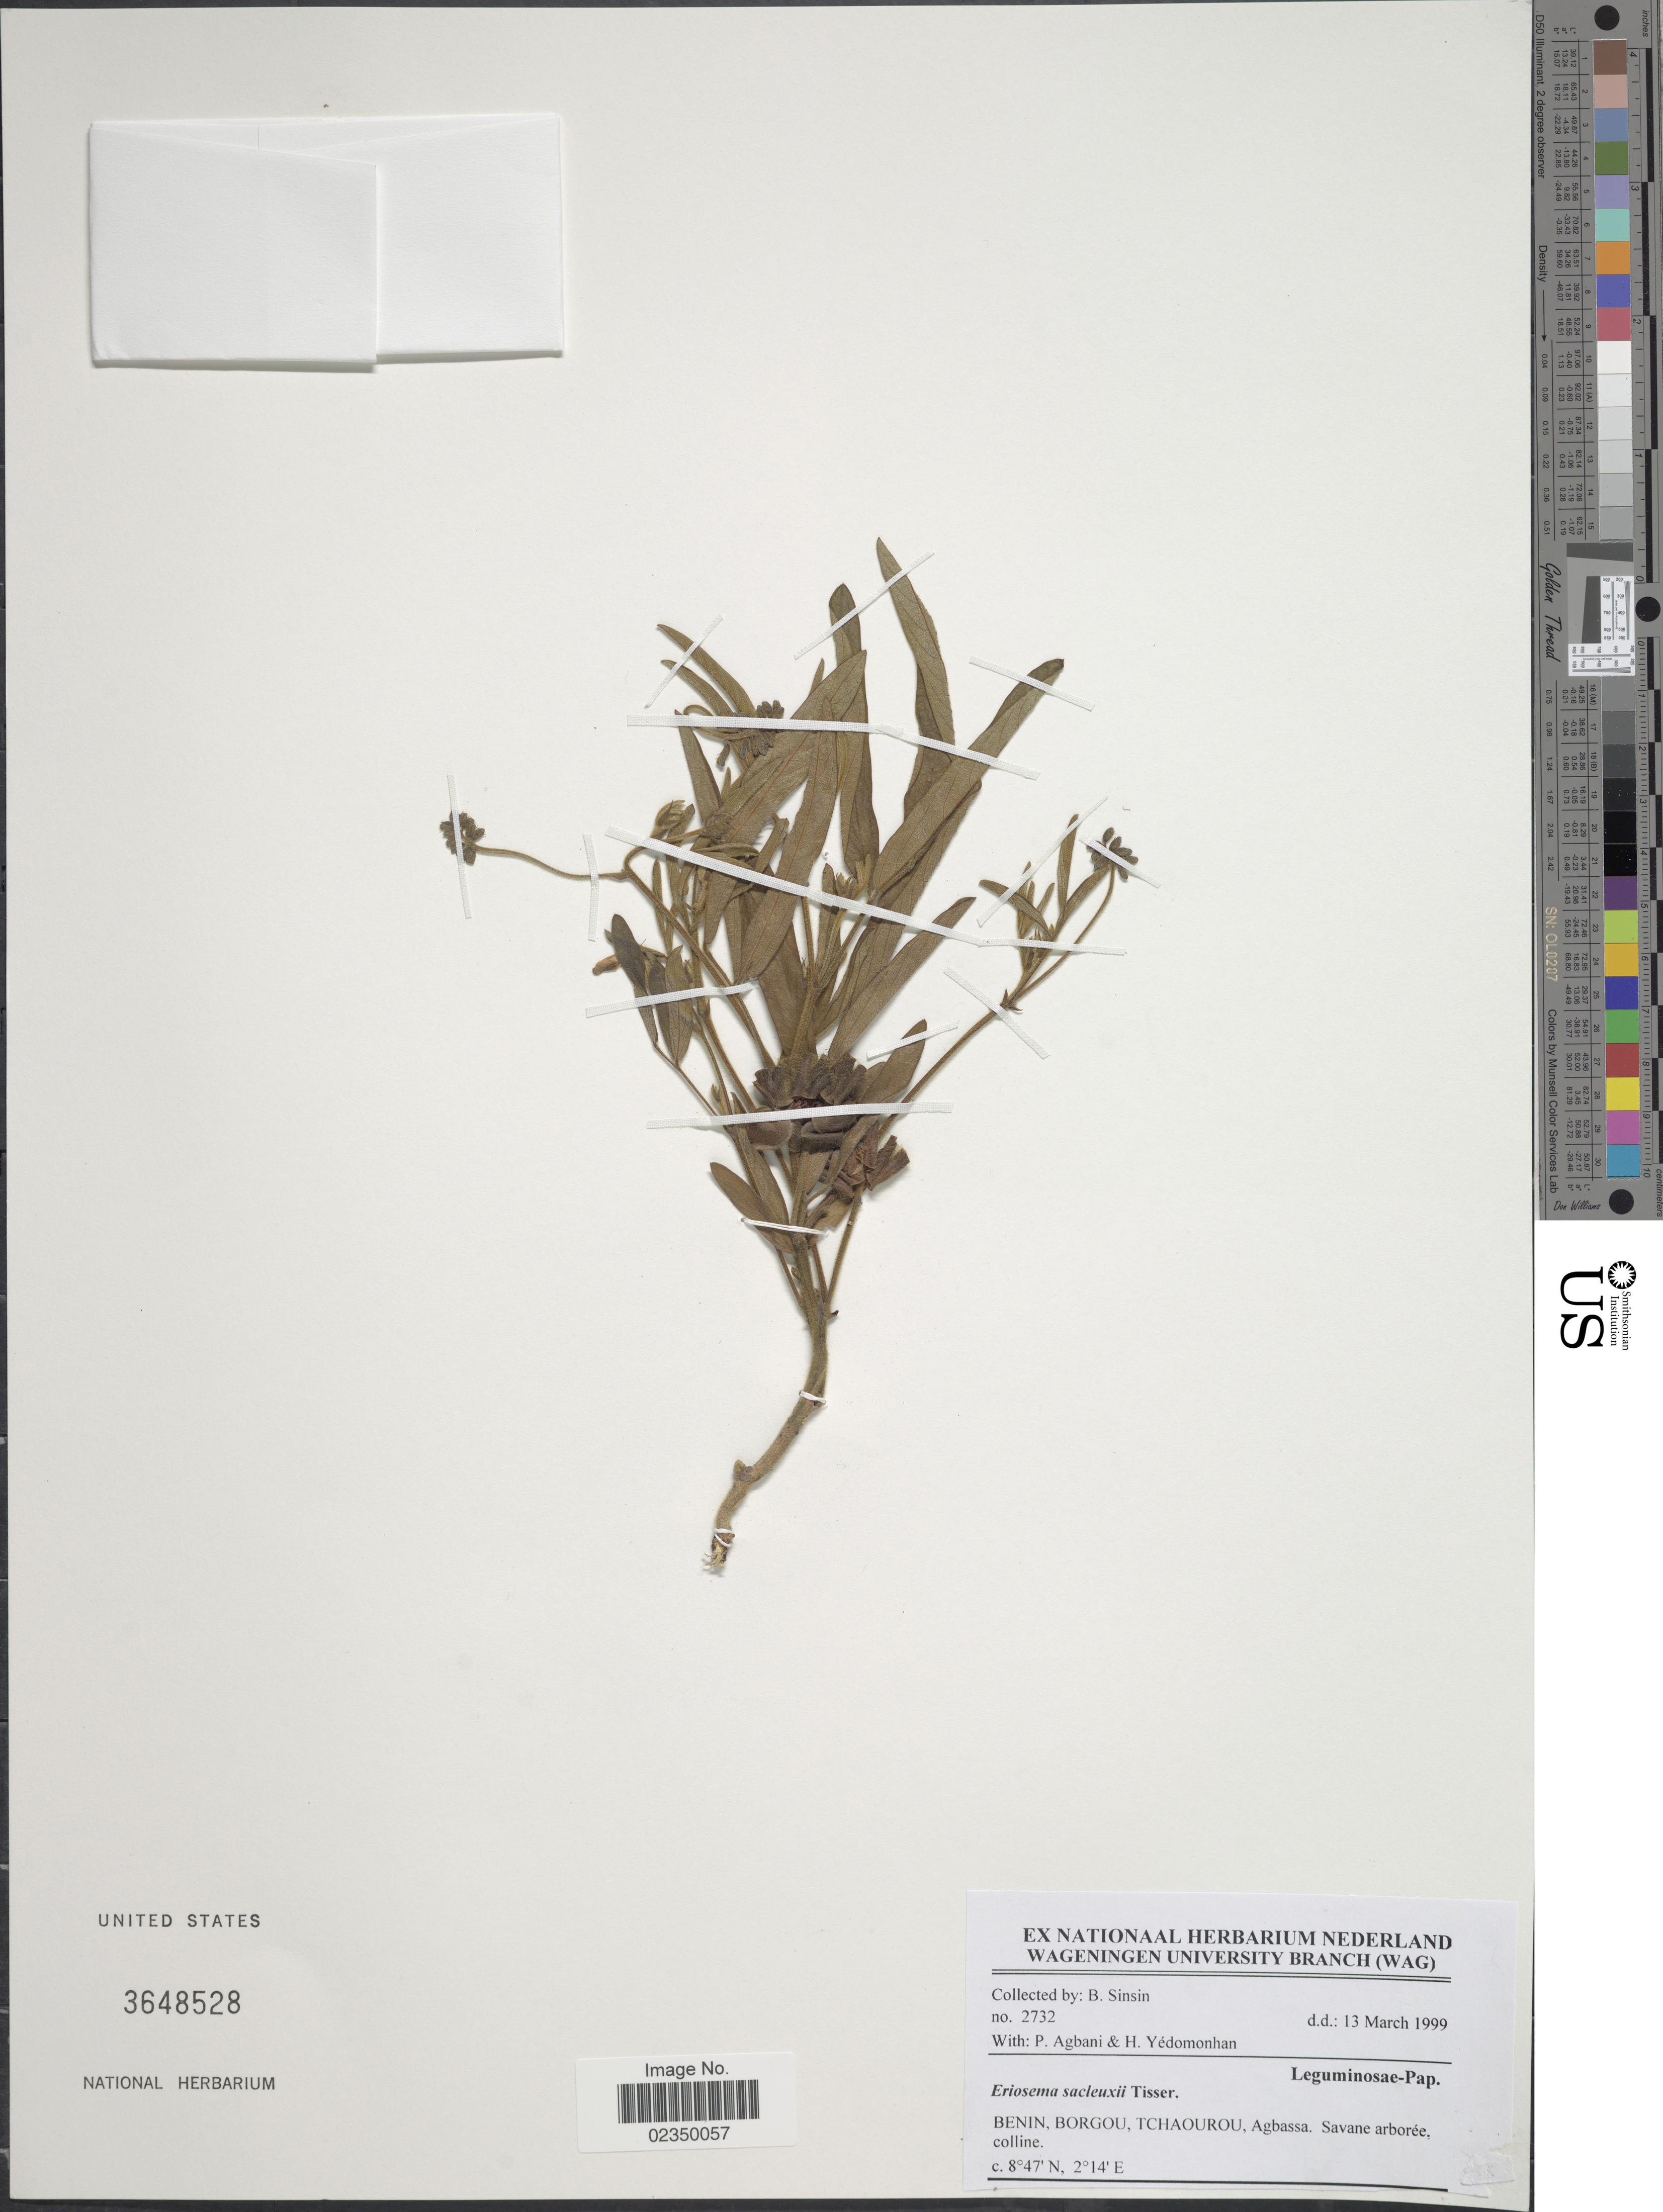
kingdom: Plantae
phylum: Tracheophyta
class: Magnoliopsida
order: Fabales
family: Fabaceae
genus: Eriosema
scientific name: Eriosema sacleuxii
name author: Tisser.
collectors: B. Sinsin, P. Agbani & H. Yedomonhan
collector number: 2732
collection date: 1999-03-13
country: Benin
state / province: Borgou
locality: Benin, Borgou, Tchaorou, Agbassa, Savane arboree colline.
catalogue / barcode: US 3648528